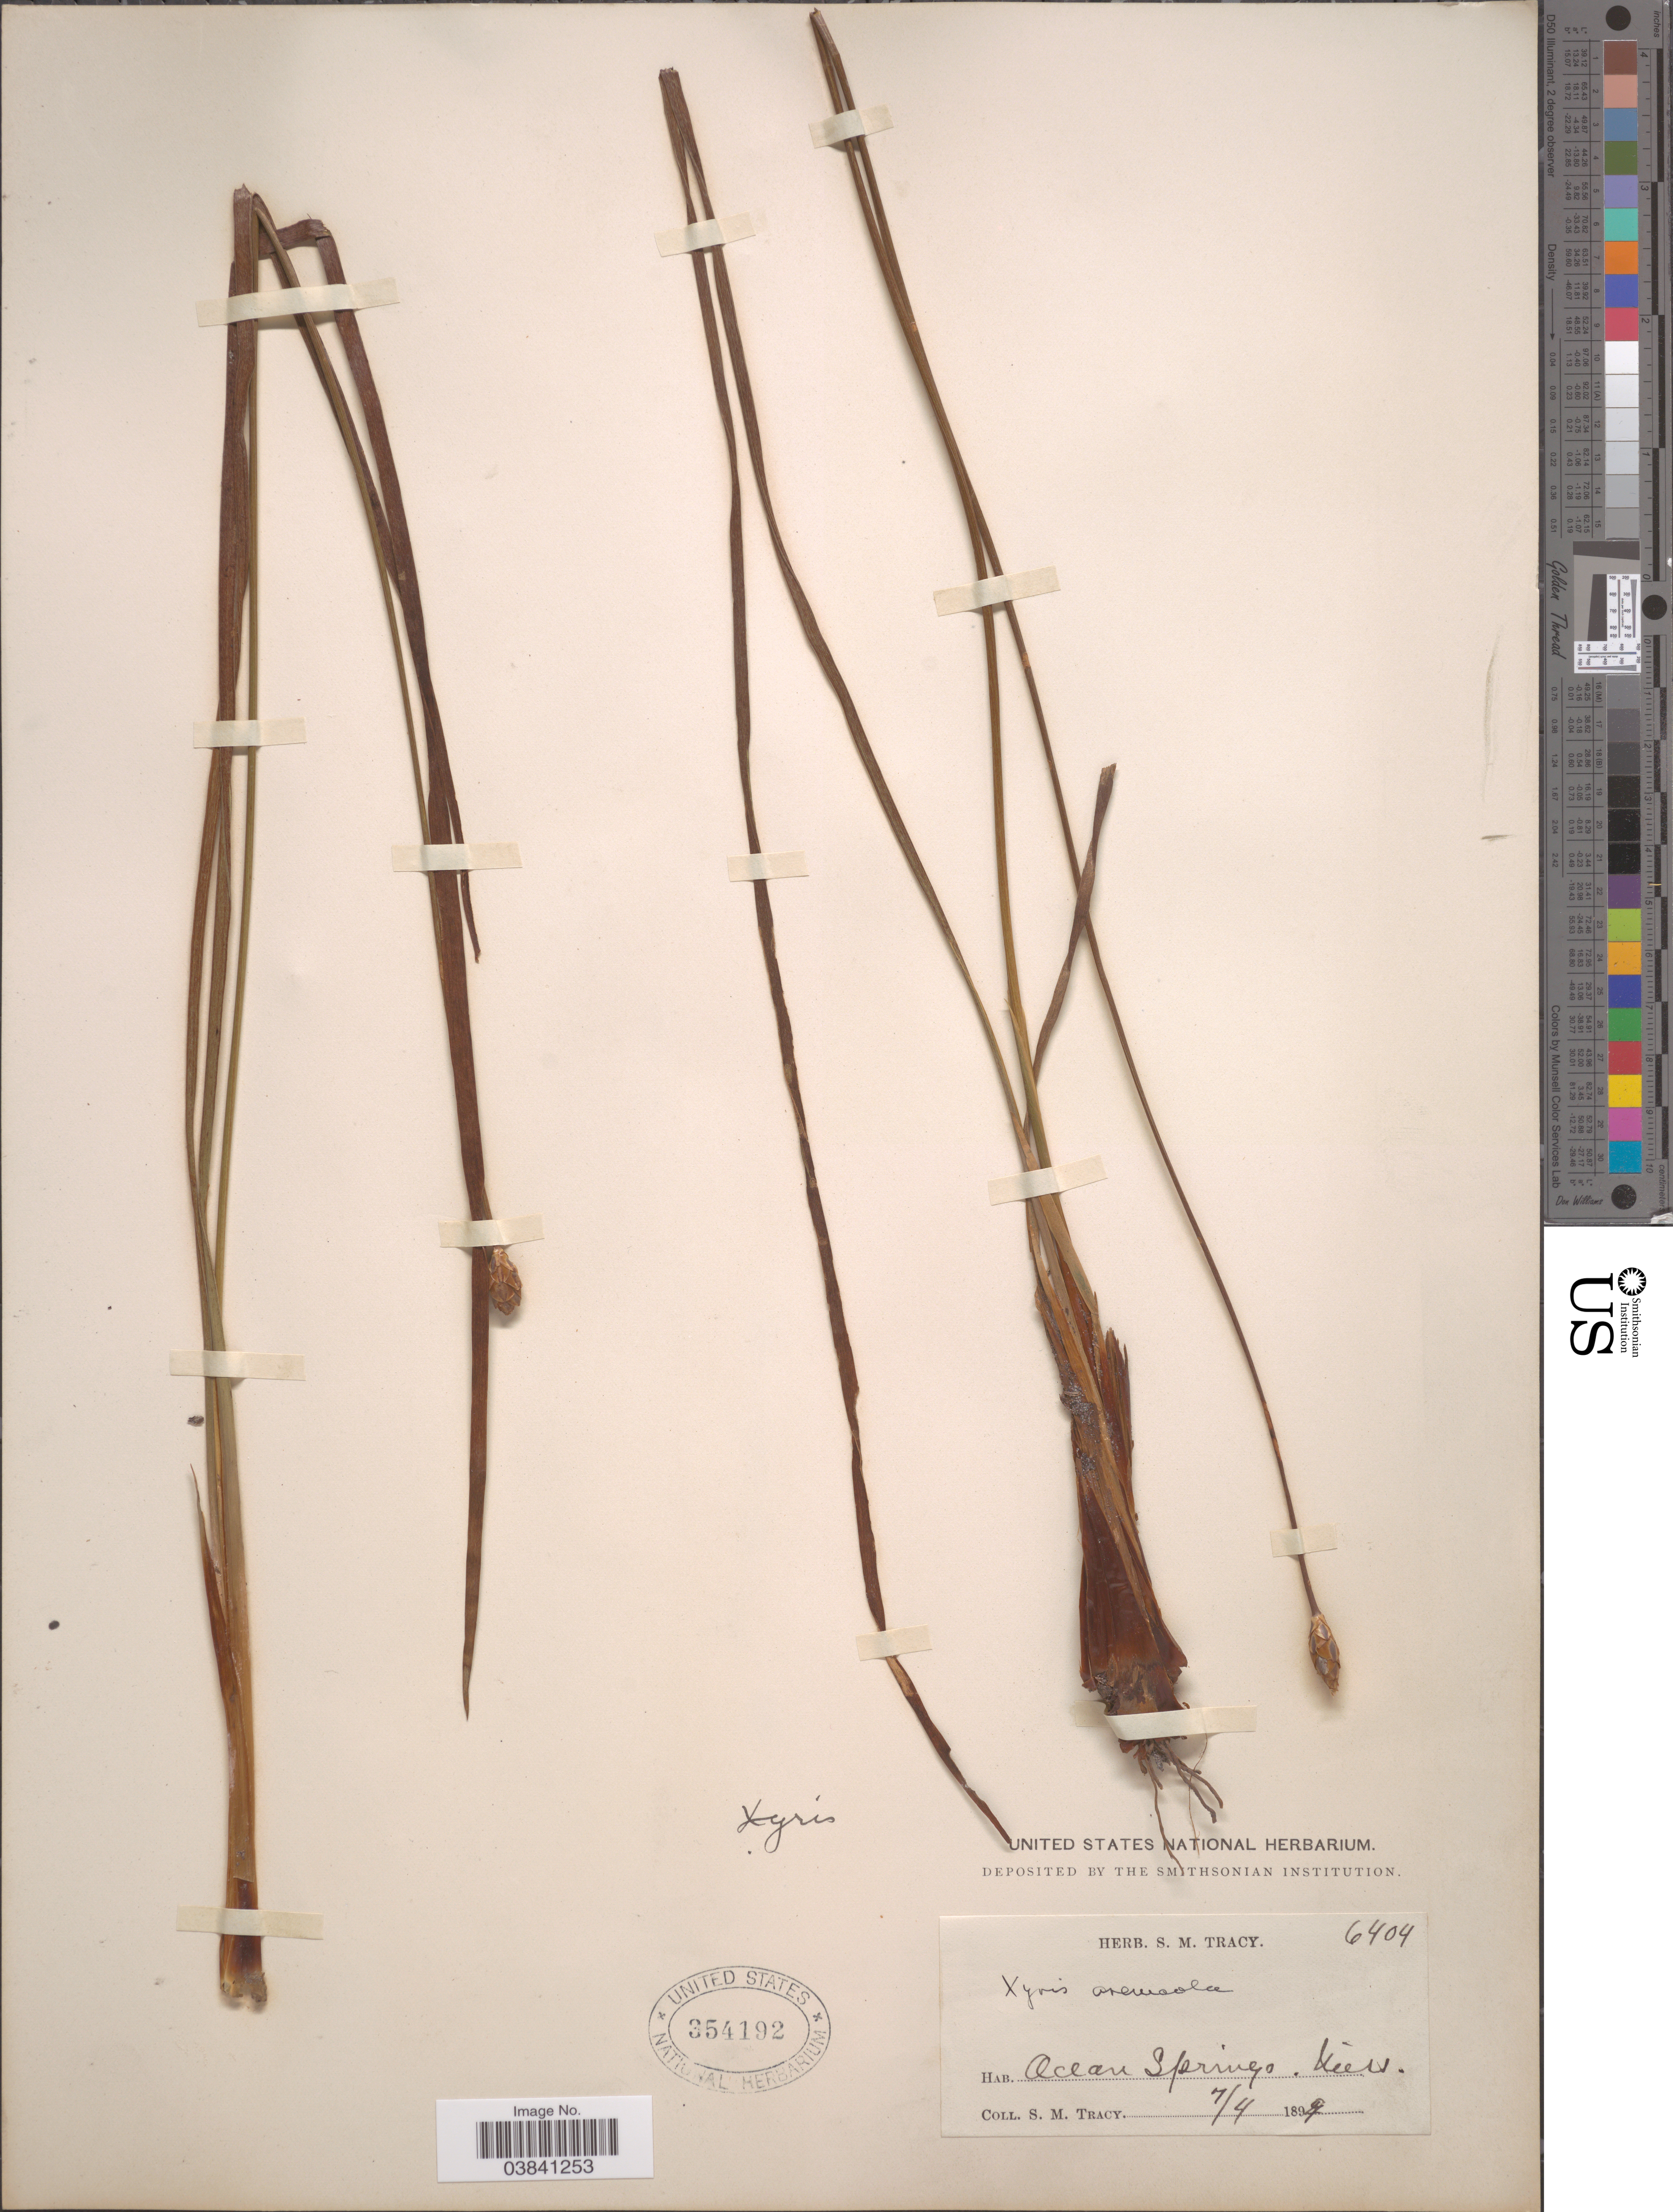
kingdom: Plantae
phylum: Tracheophyta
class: Liliopsida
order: Poales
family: Xyridaceae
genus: Xyris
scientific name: Xyris caroliniana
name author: Walter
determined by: Strong, Mark T., (BOT), Smithsonian Institution - National Museum of Natural History (UNITED STATES)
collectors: S. M. Tracy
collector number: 6404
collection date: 1897-07-04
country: United States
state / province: Mississippi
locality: Ocean Springs.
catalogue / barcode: US 354192